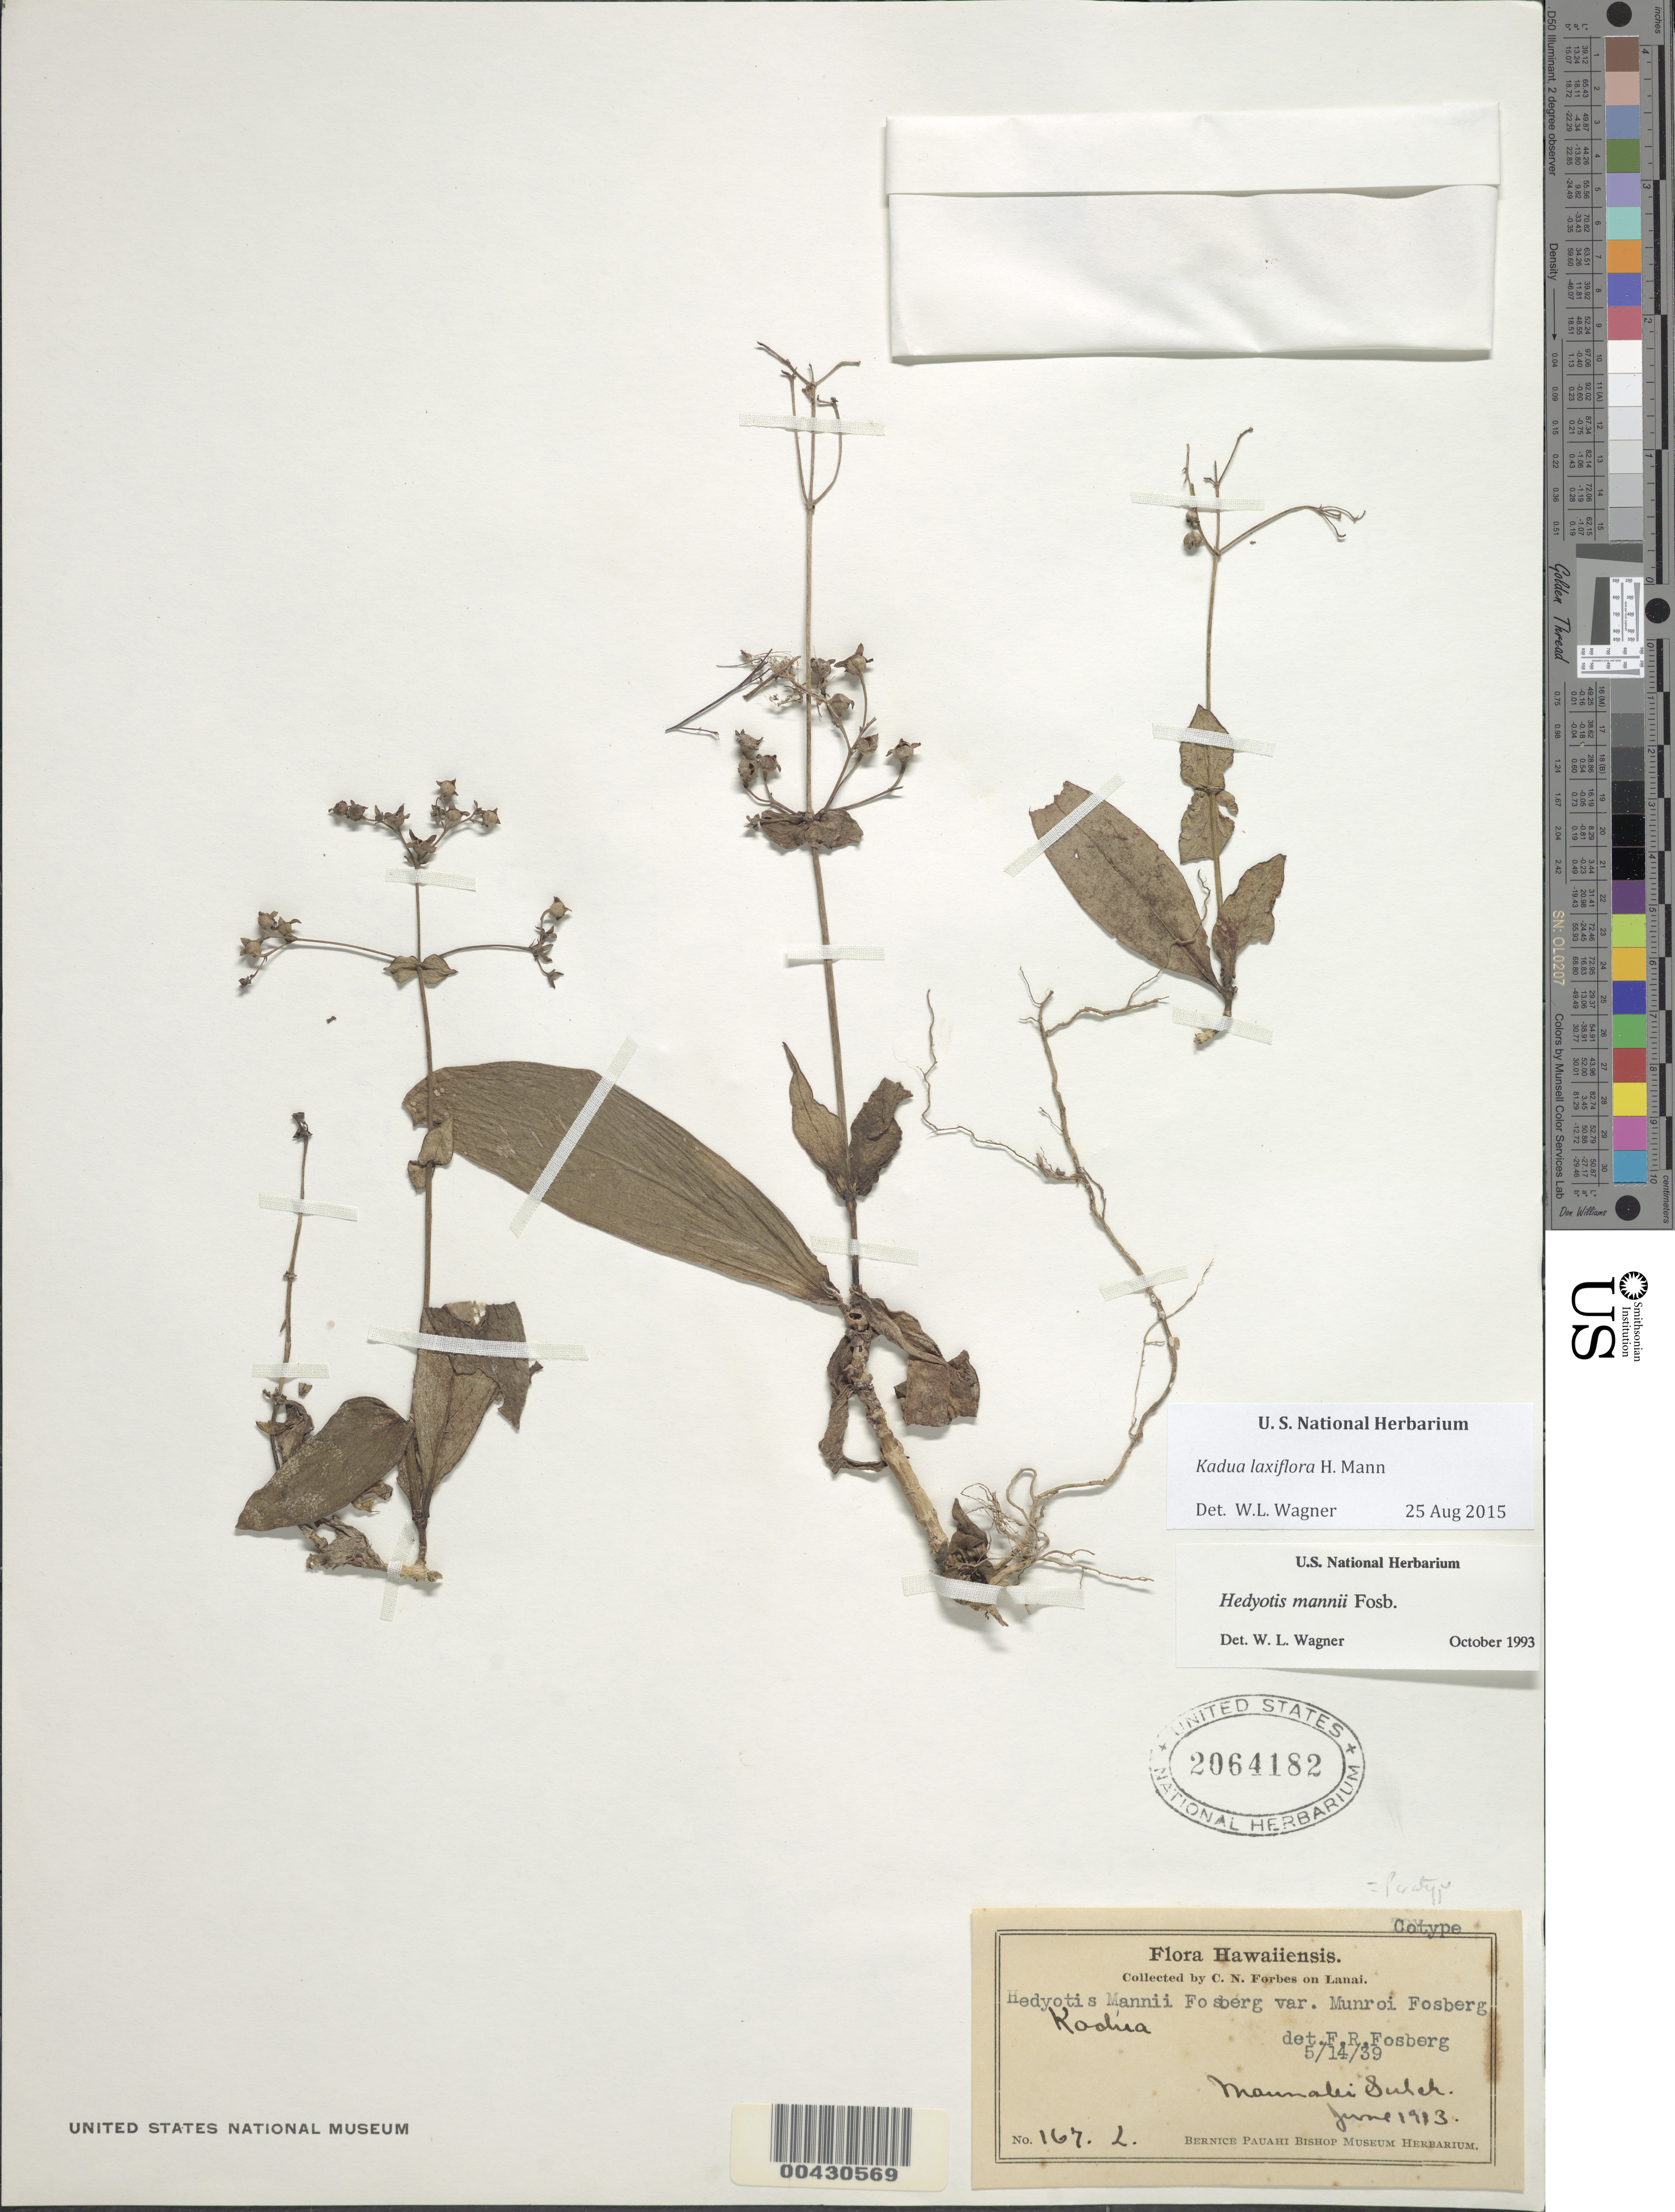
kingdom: Plantae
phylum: Tracheophyta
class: Magnoliopsida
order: Gentianales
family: Rubiaceae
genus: Kadua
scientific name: Kadua laxiflora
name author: H. Mann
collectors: C. N. Forbes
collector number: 167.L.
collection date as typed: Jun 1913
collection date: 1913-06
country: United States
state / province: Hawaii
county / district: Maui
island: Lana'i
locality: Maunalei Gulch.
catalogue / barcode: US 2064182